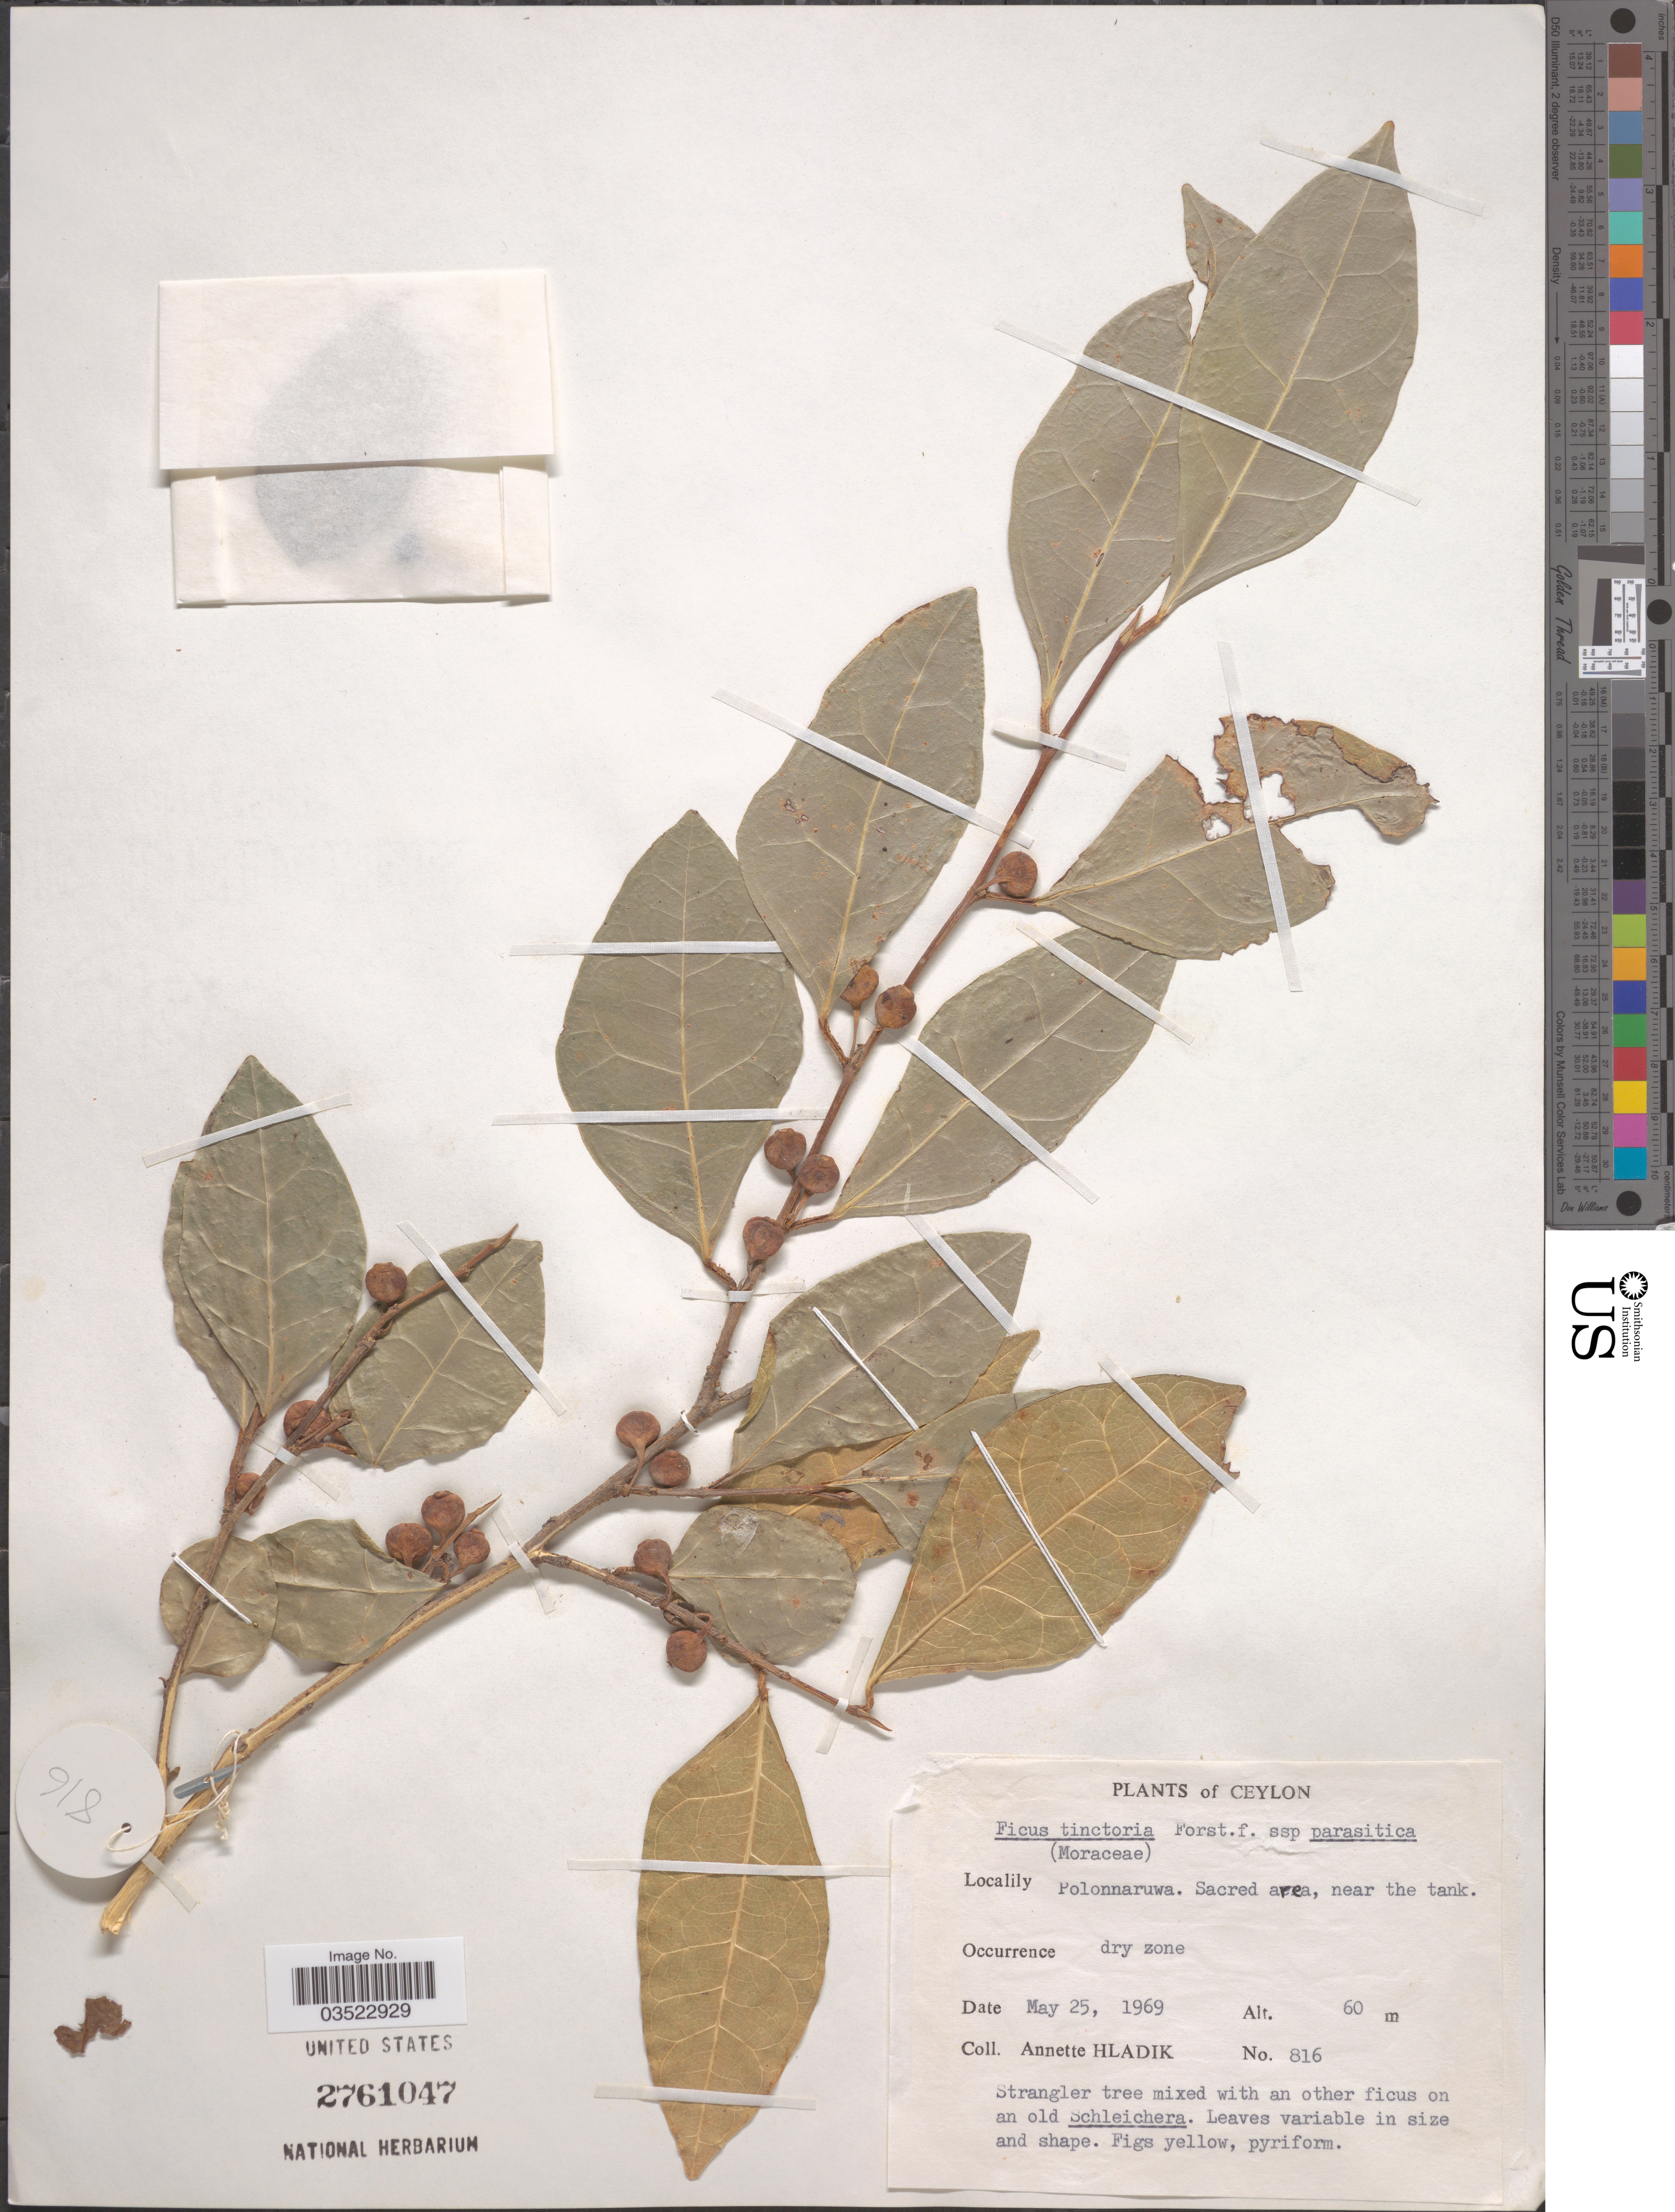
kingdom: Plantae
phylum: Tracheophyta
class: Magnoliopsida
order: Rosales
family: Moraceae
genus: Ficus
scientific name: Ficus tinctoria subsp. parasitica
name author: (J. Koenig ex Willd.) Corner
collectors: A. Hladik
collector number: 816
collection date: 1969-05-25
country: Sri Lanka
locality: Ceylon. Polonnaruwa. Sacred area, near the tank.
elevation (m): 60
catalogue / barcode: US 2761047